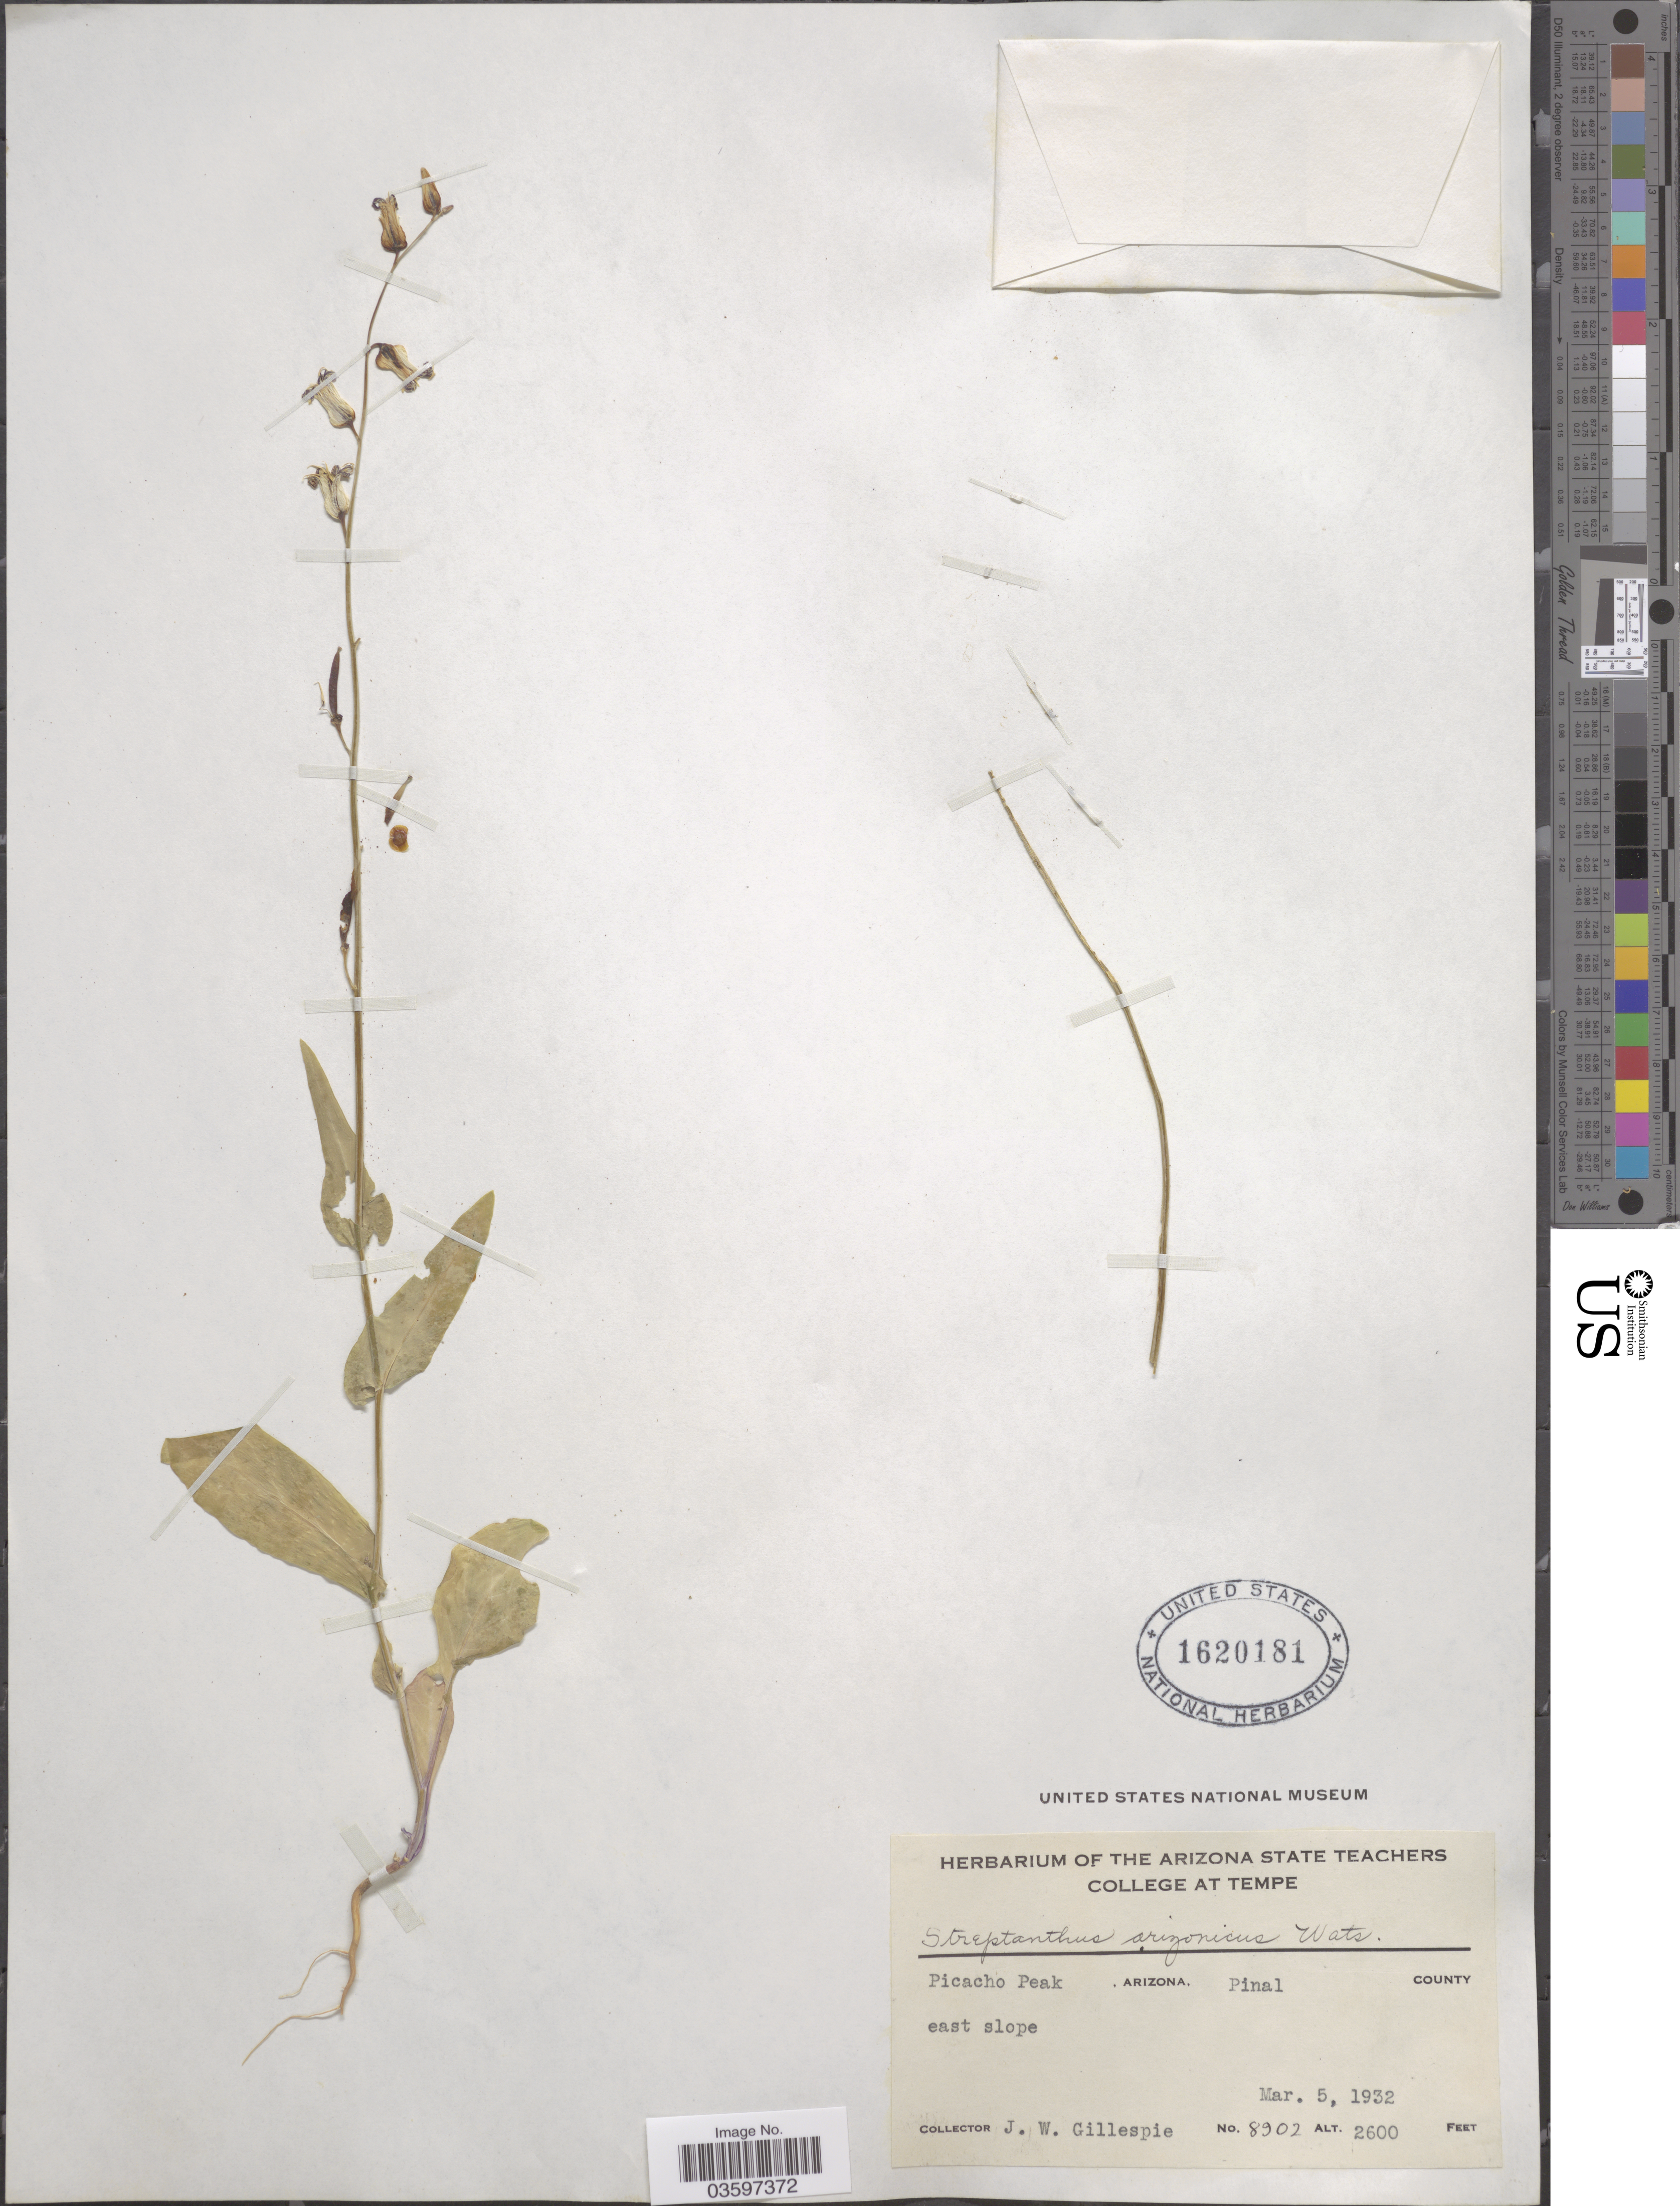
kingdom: Plantae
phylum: Tracheophyta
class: Magnoliopsida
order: Brassicales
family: Brassicaceae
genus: Streptanthus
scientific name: Streptanthus arizonicus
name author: S. Watson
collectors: J. W. Gillespie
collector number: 8902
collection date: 1932-03-05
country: United States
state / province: Arizona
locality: Picacho Peak. Pinal County.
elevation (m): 792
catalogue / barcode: US 1620181